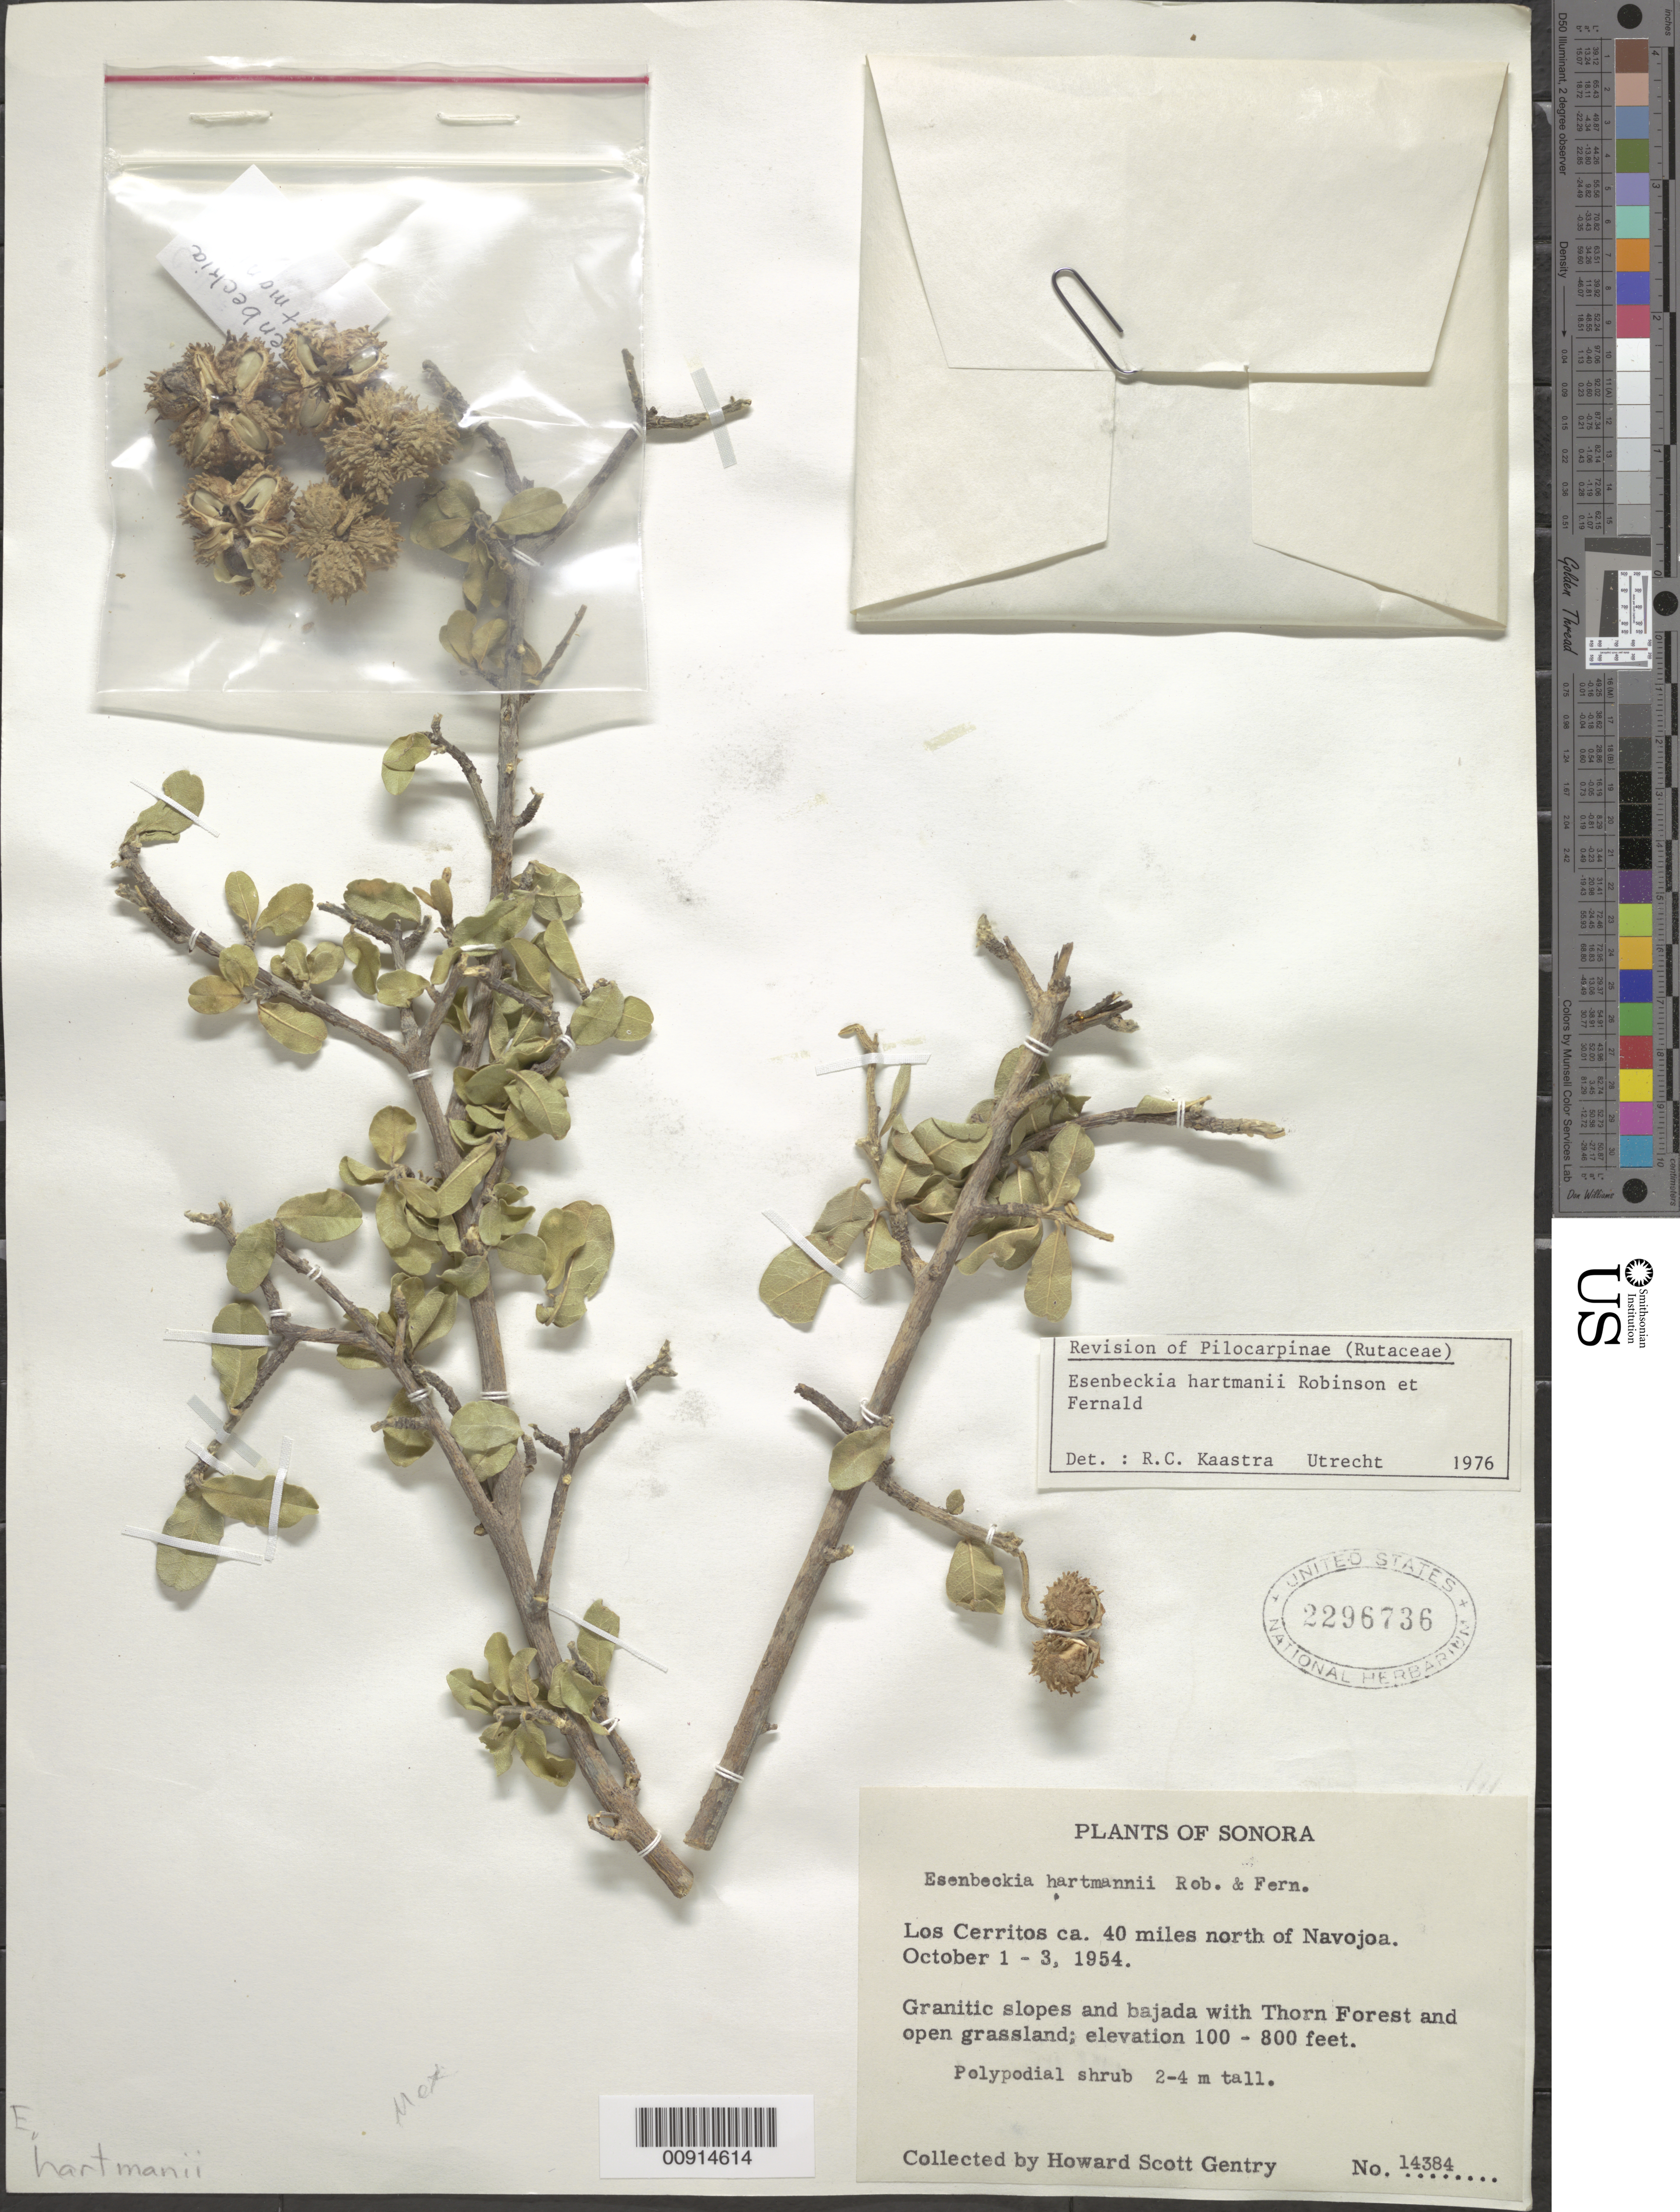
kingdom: Plantae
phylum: Tracheophyta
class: Magnoliopsida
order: Sapindales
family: Rutaceae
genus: Esenbeckia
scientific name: Esenbeckia hartmanii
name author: B.L. Rob. & Fernald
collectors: H. S. Gentry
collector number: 14384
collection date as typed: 01 Oct 1954 to 03 Oct 1954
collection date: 1954-10-01/1954-10-03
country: Mexico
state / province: Sonora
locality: Los Cerritos ca. 40 miles north of Navojoa, Sonora.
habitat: Granitic slopes and bajada with Thorn Forest and open grassland.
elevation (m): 30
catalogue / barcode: US 2296736